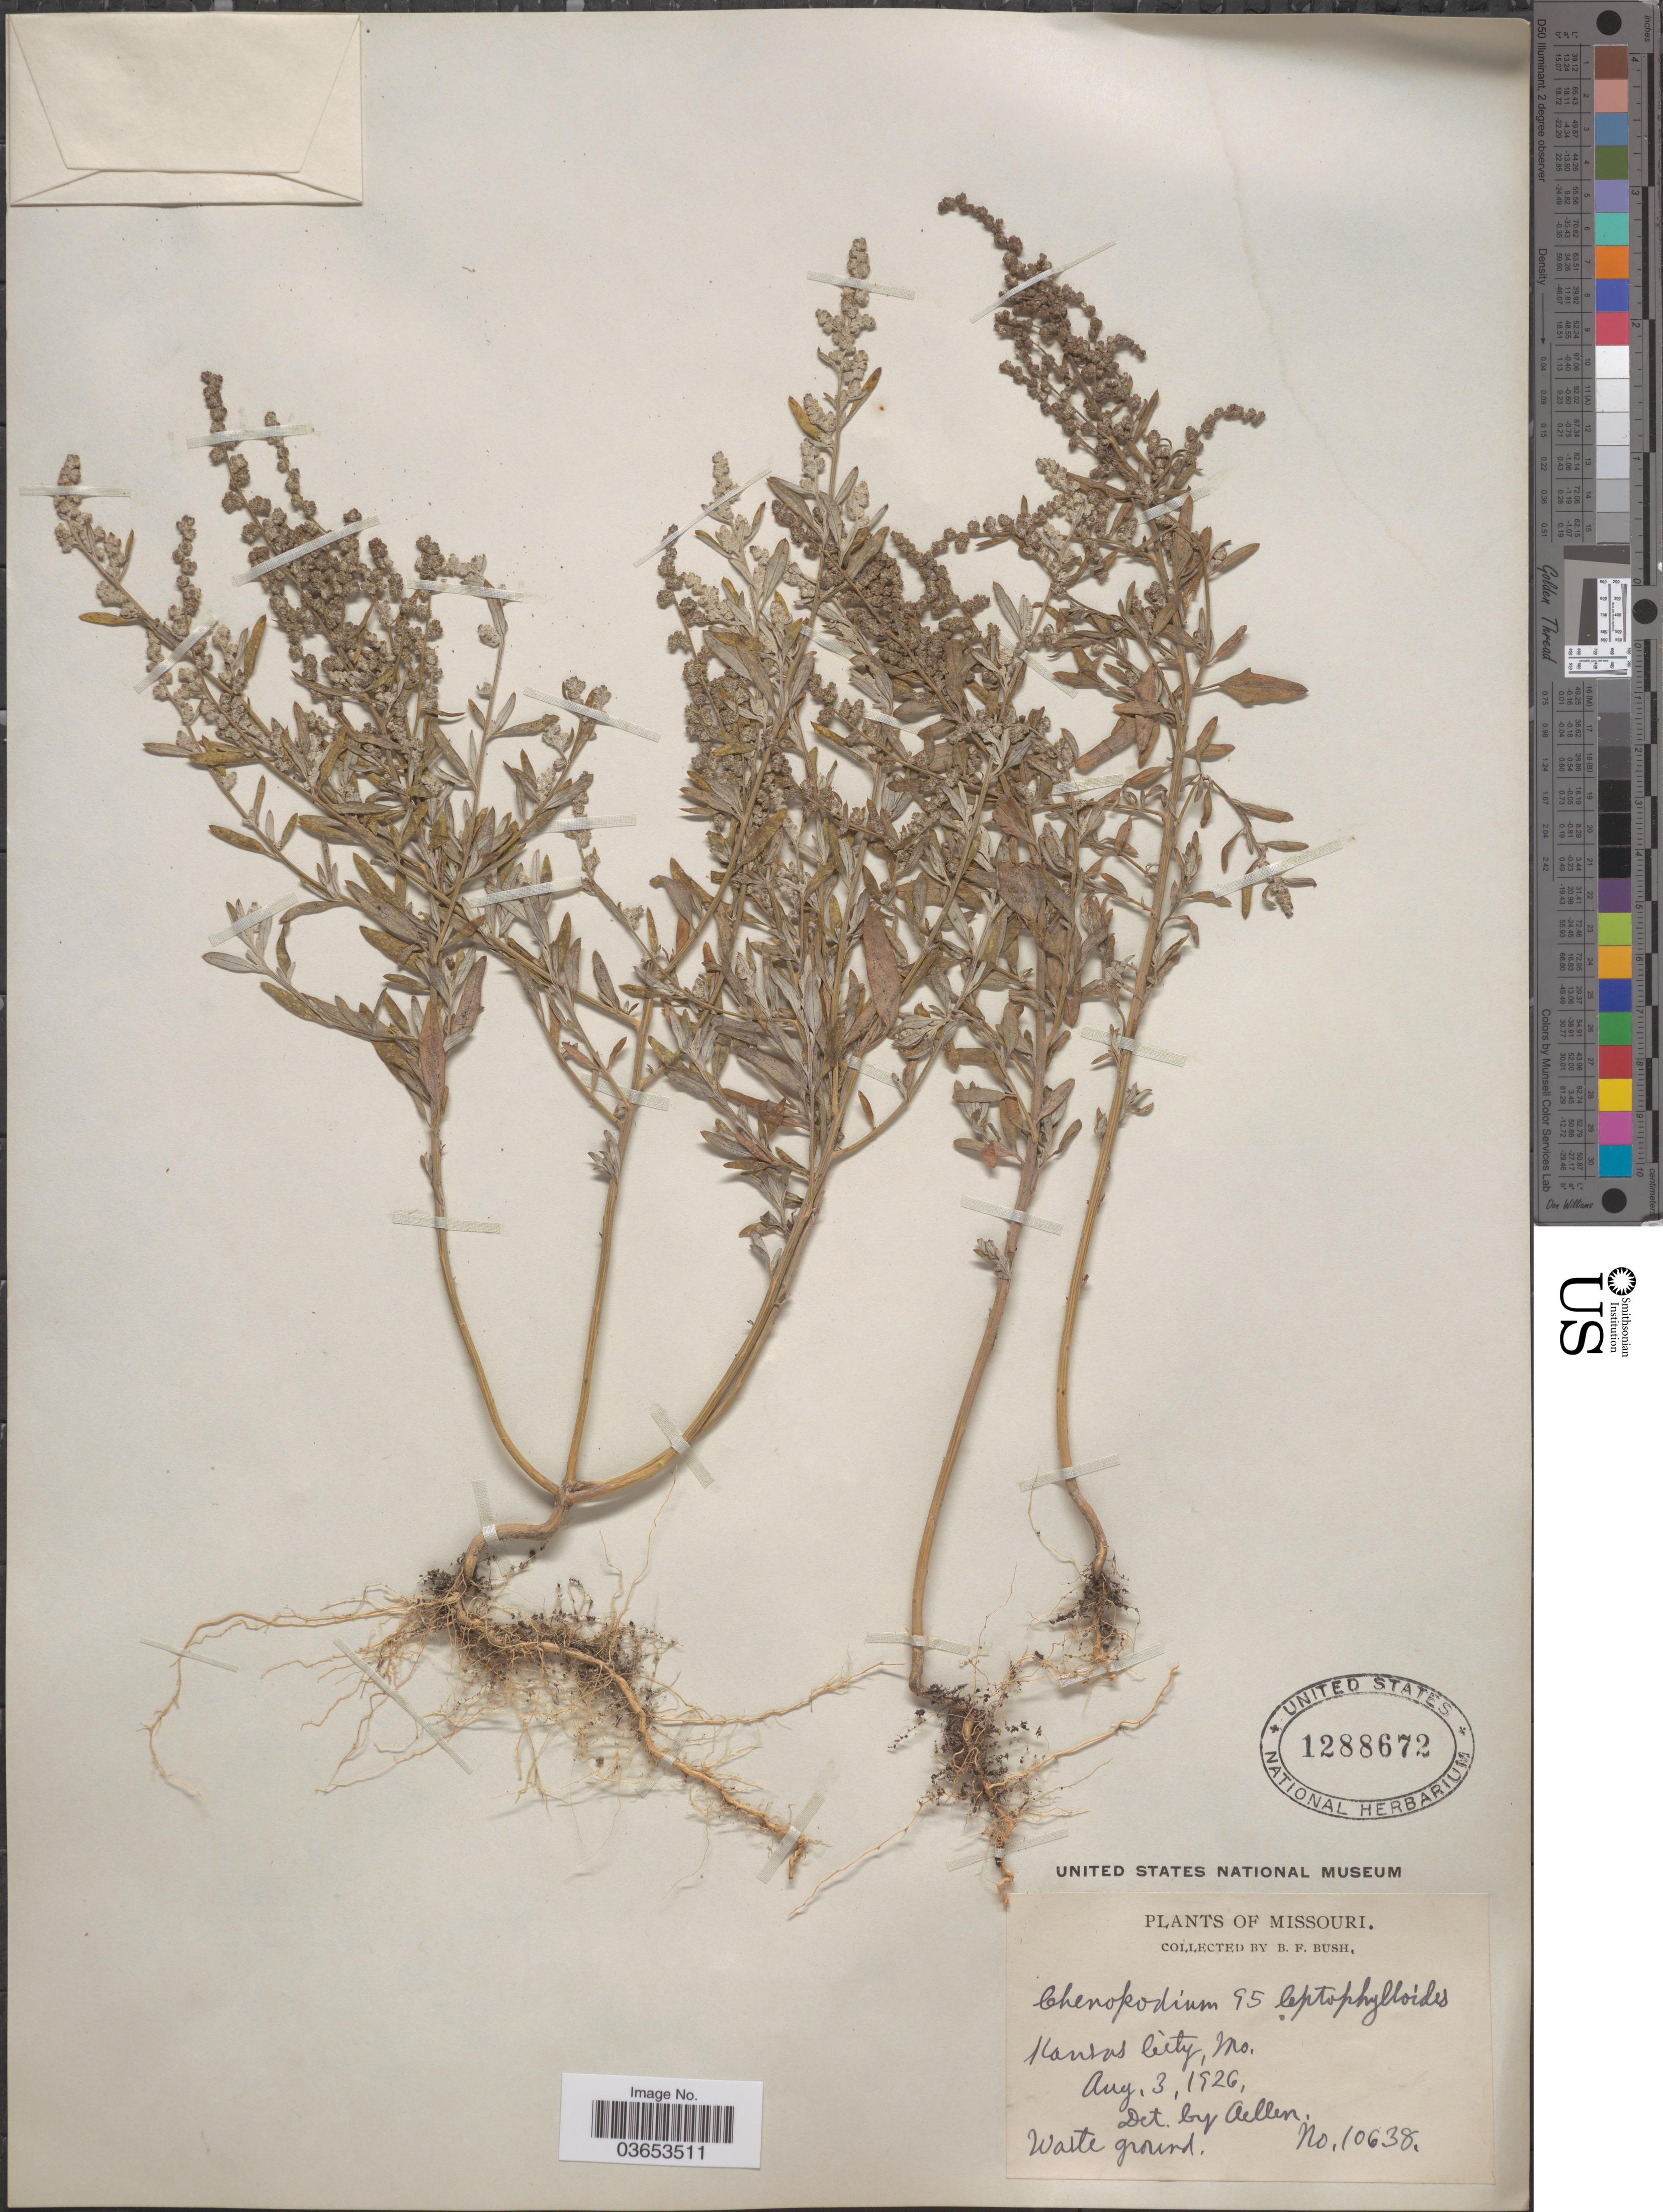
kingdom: Plantae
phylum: Tracheophyta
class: Magnoliopsida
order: Caryophyllales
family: Amaranthaceae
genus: Chenopodium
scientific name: Chenopodium leptophyllum var. leptophylloides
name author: (Murr) Thell. & Aellen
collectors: B. F. Bush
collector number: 10638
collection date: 1926-08-03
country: United States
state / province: Missouri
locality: Kansas City.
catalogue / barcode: US 1288672